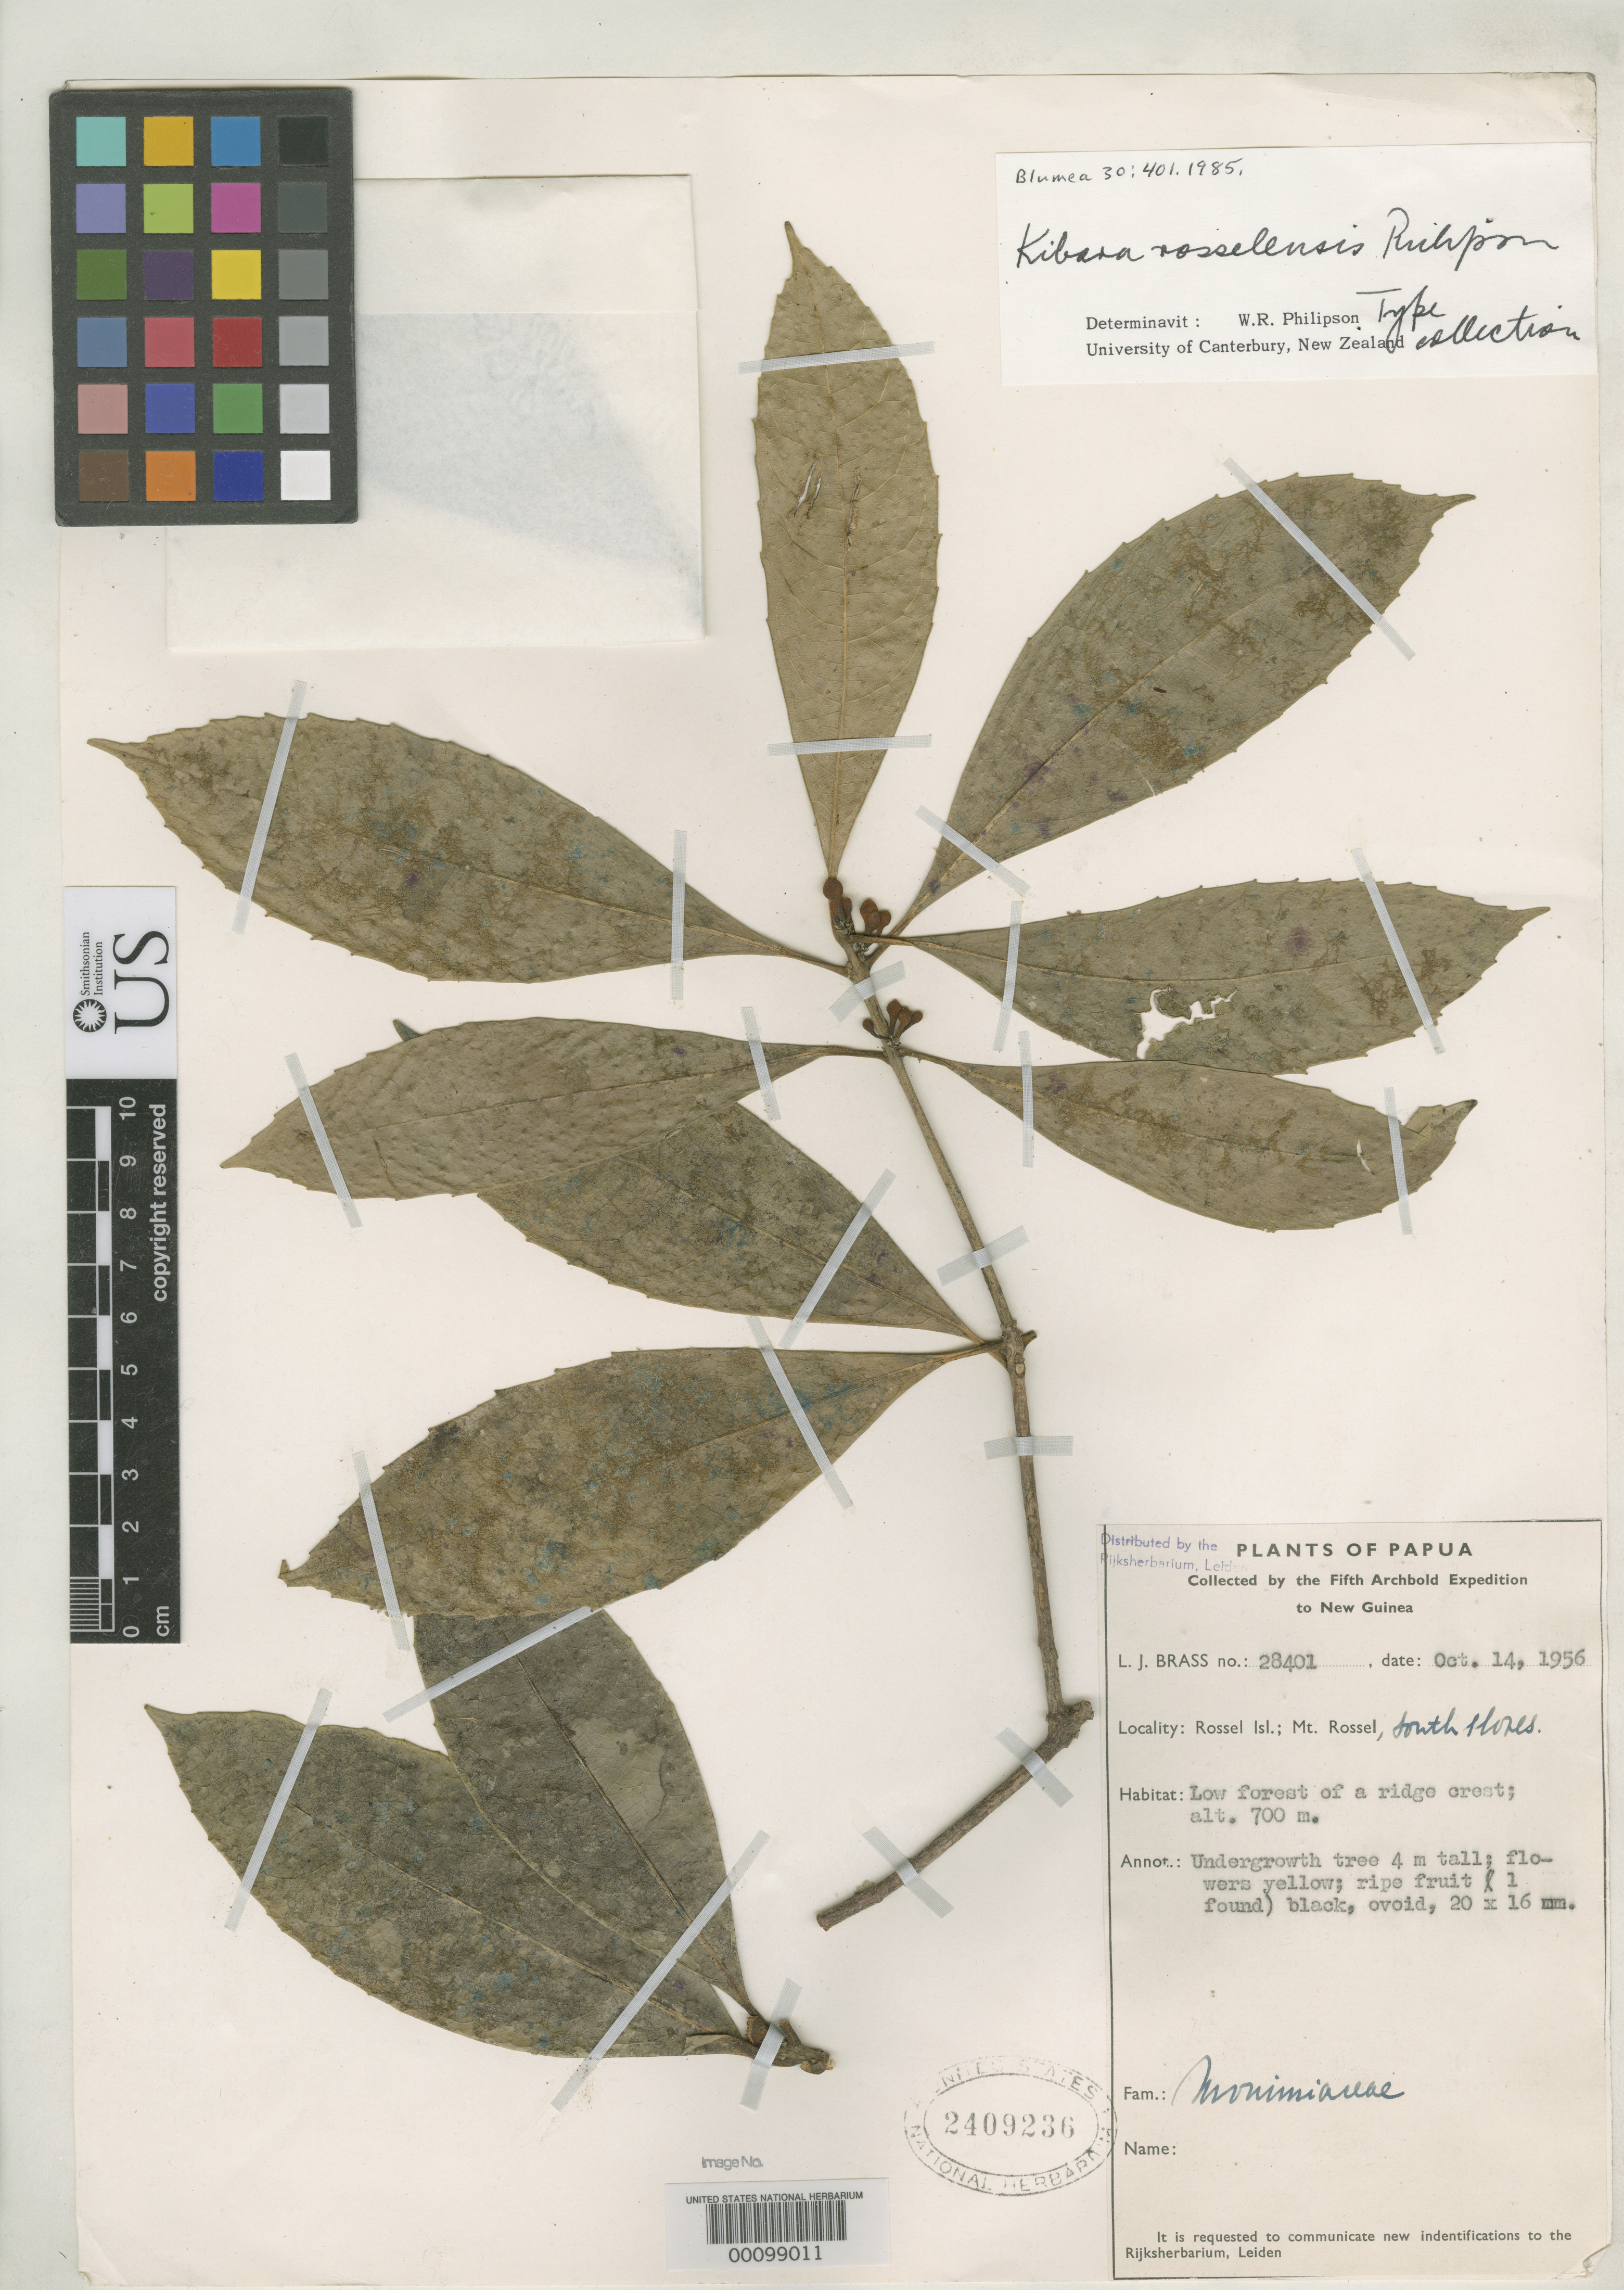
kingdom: Plantae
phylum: Tracheophyta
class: Magnoliopsida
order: Laurales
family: Monimiaceae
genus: Kibara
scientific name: Kibara rosselensis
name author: Philipson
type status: Isotype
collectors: L. J. Brass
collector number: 28401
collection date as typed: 14 Oct 1956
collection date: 1956-10-14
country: Papua New Guinea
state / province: Milne Bay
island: Rossel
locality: S slope of Mt. Rossel, Misima. [Louisade Arch.]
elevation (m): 700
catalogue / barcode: US 2409236